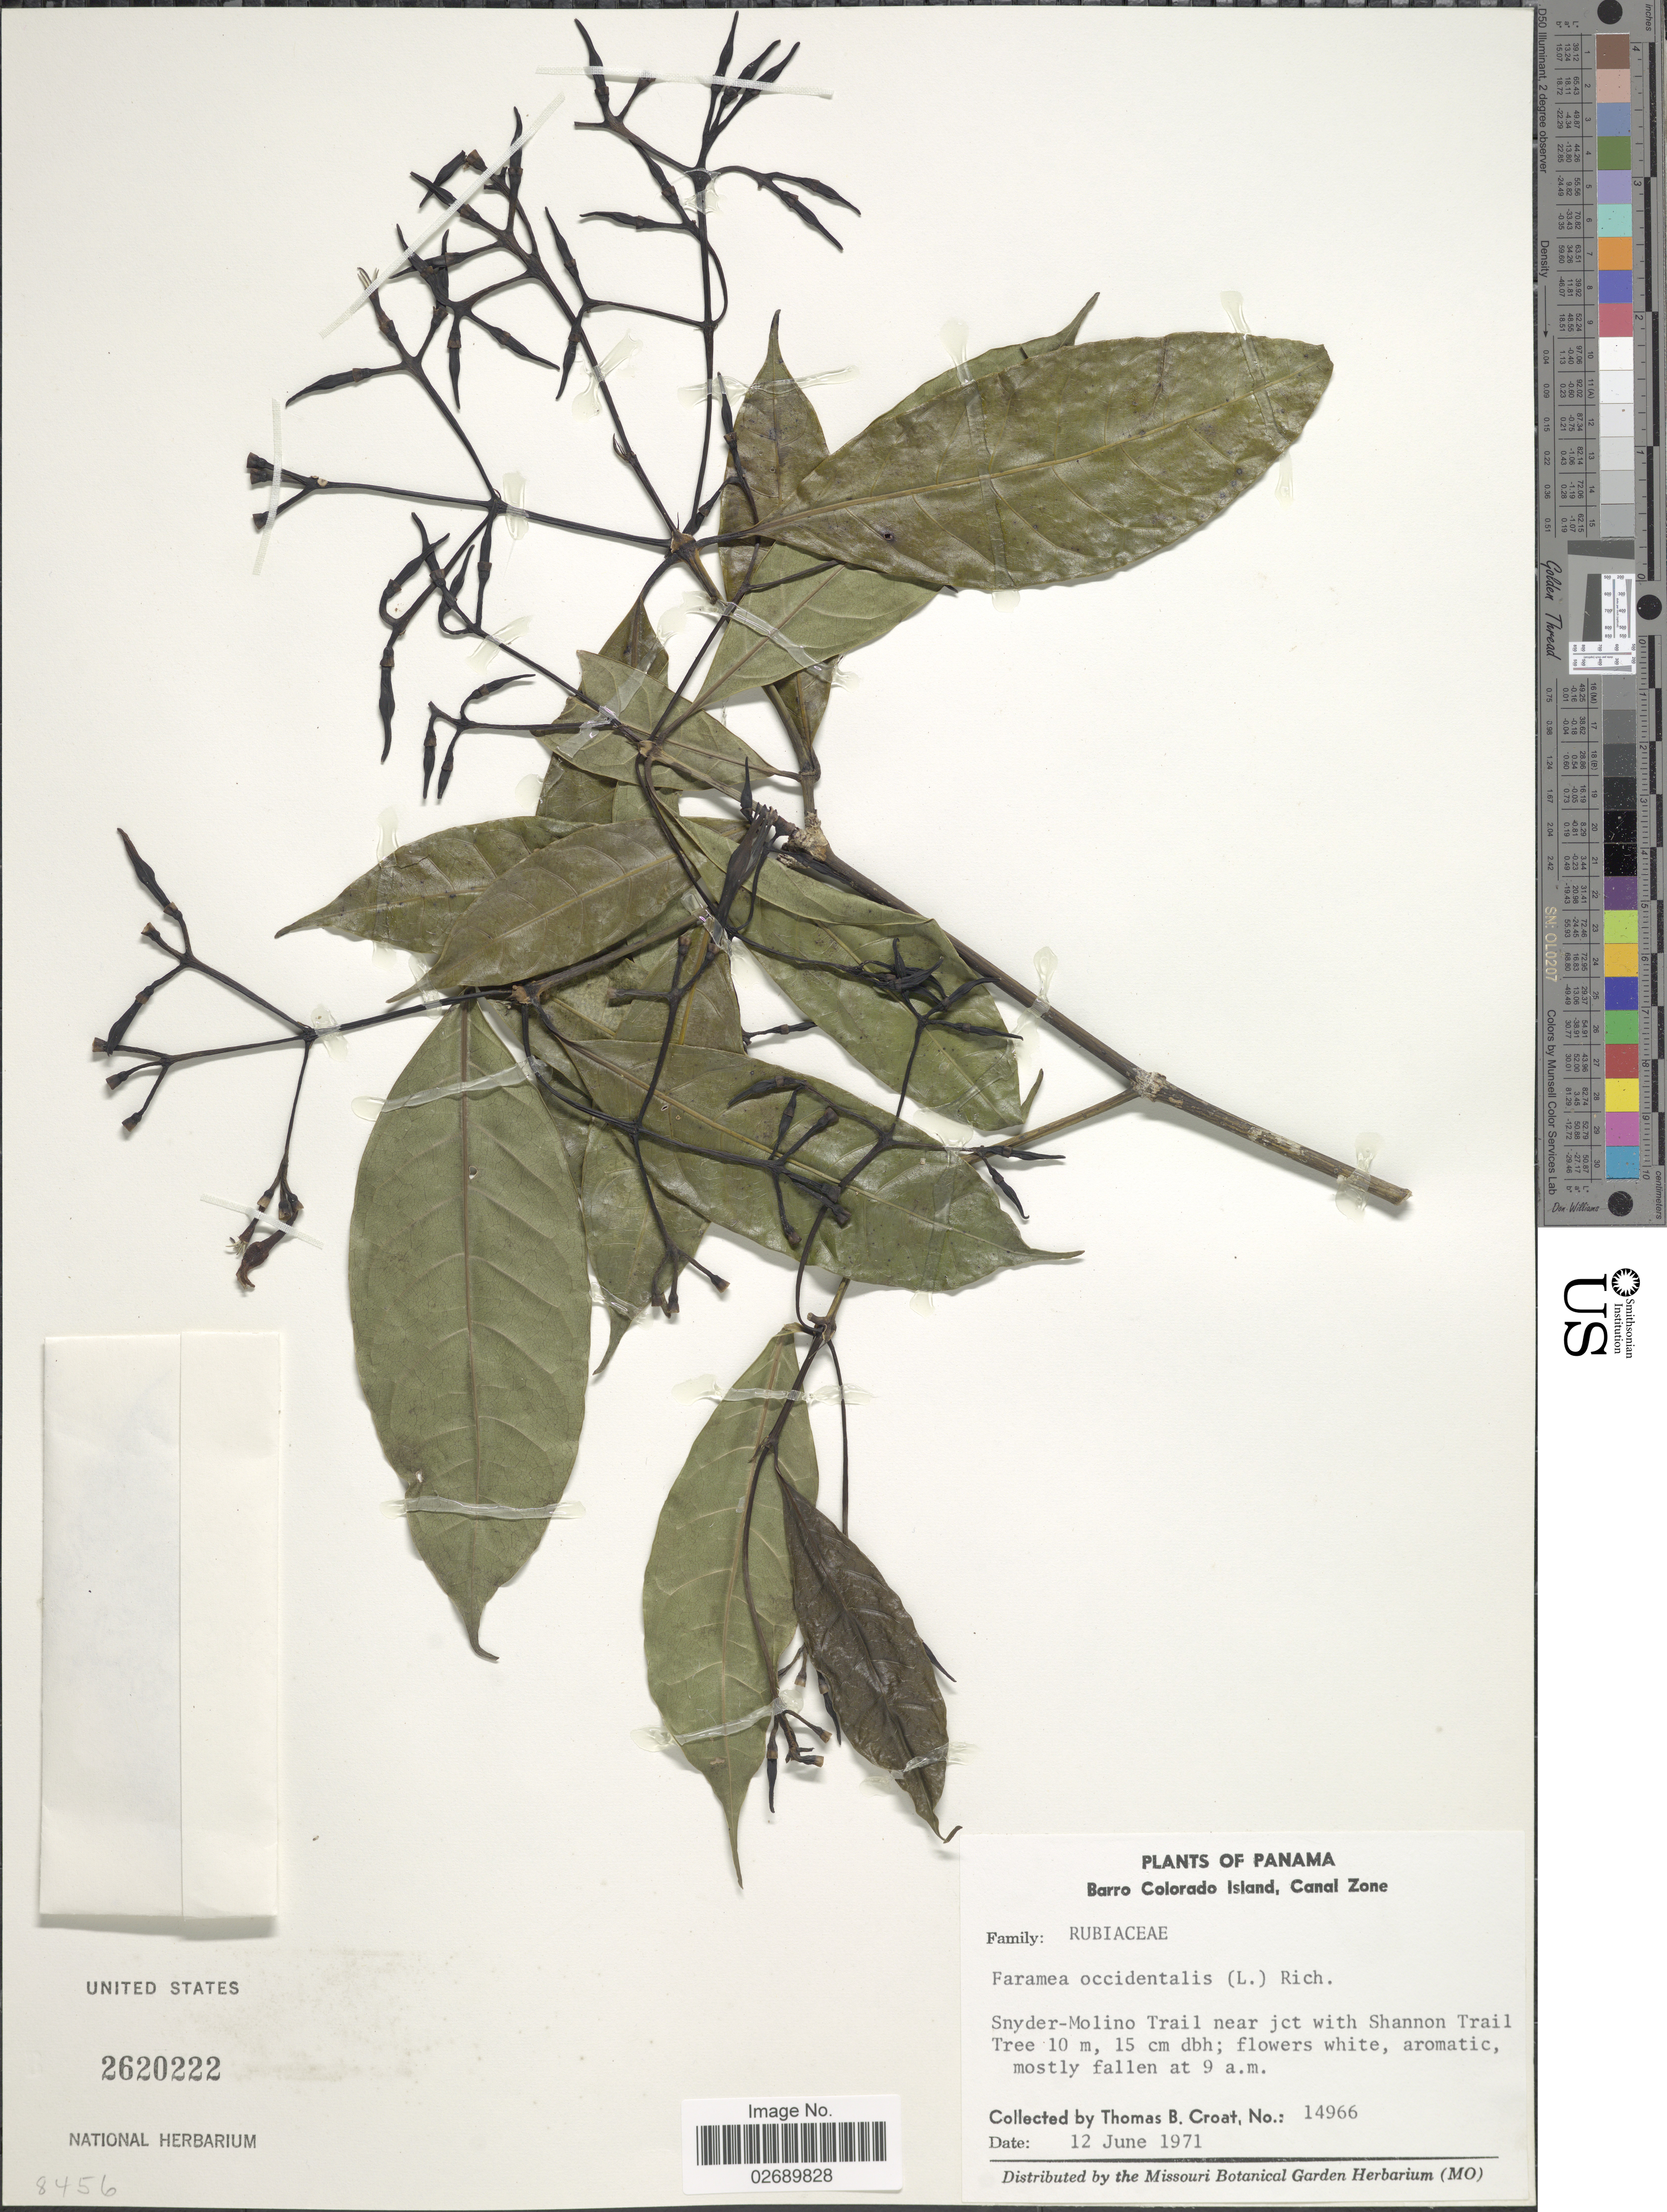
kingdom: Plantae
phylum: Tracheophyta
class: Magnoliopsida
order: Gentianales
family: Rubiaceae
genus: Faramea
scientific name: Faramea occidentalis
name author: (L.) A. Rich.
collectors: T. B. Croat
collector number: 14966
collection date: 1971-06-12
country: Panama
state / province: Panamá Oeste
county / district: Canal Zone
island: Barro Colorado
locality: Barro Colorado Island, Canal Zone. Snyder-Molino Trail near jct with Shannon Trail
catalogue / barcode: US 2620222